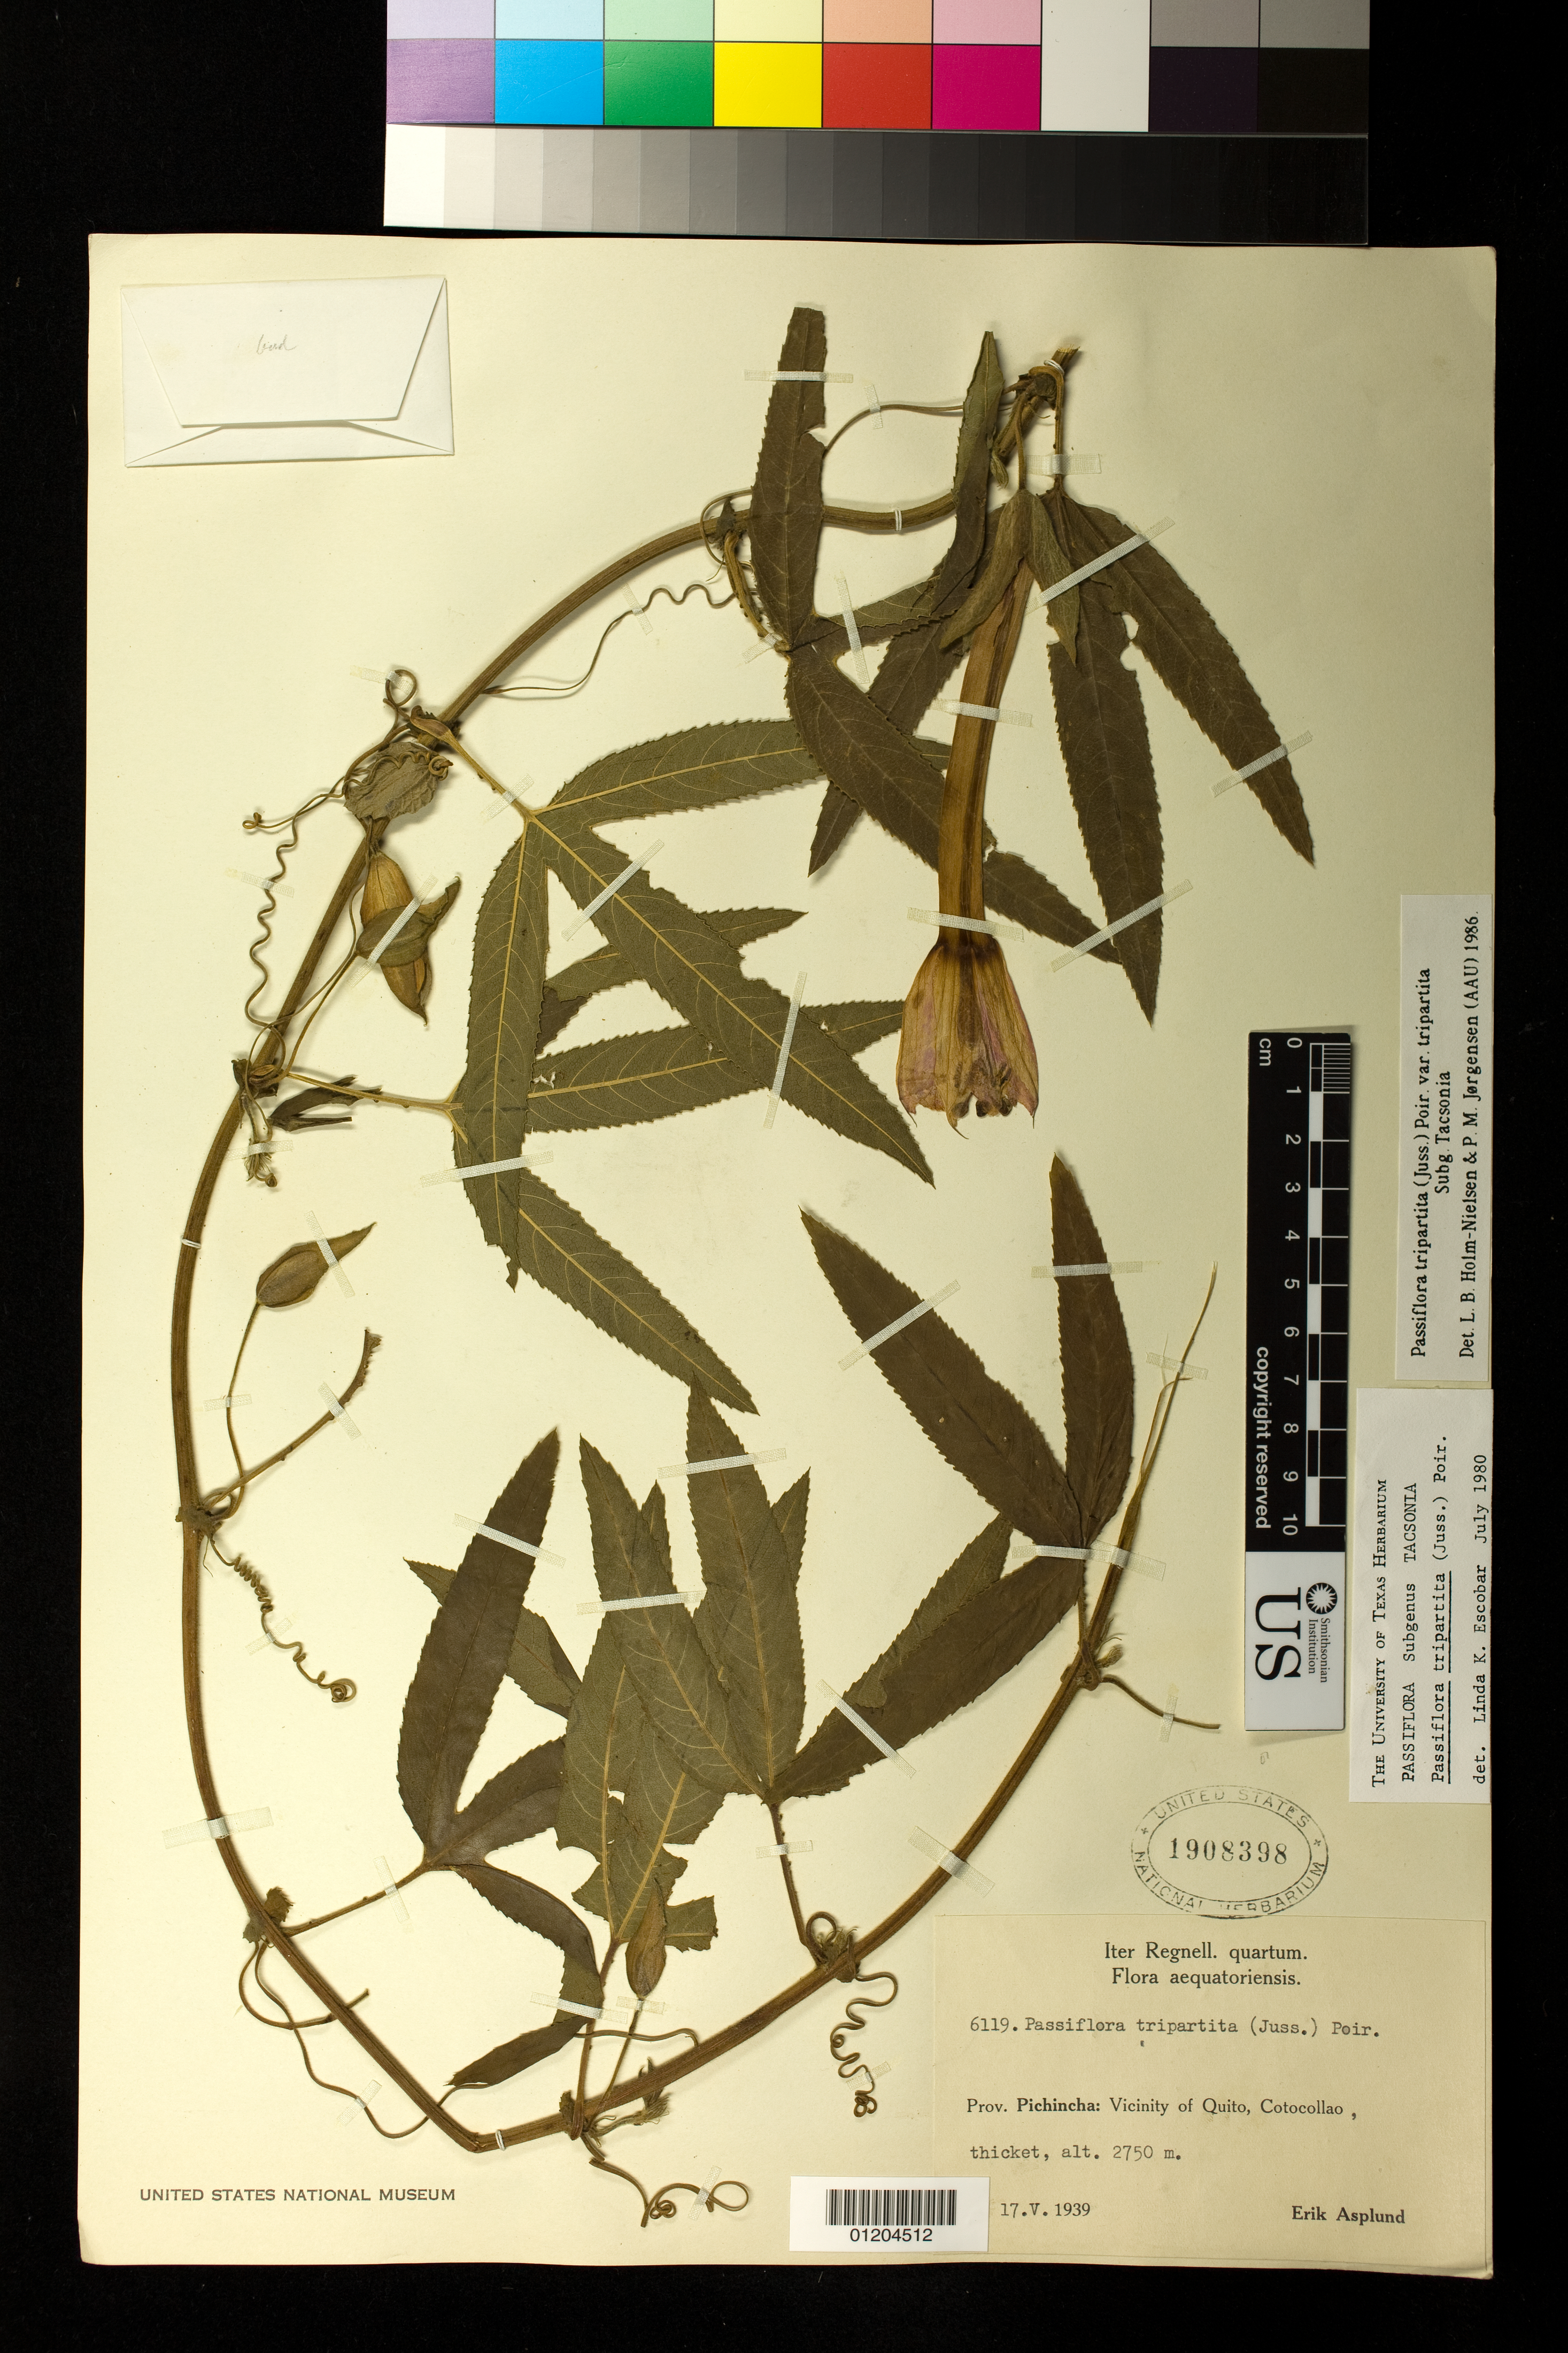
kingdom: Plantae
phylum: Tracheophyta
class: Magnoliopsida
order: Malpighiales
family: Passifloraceae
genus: Passiflora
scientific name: Passiflora tripartita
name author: (Juss.) Poir.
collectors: E. Asplund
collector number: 6119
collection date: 1939-05-17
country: Ecuador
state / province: Pichincha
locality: Canton Quito. Vicinity of Quito, Cotocollao,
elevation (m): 2750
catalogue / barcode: US 1908398